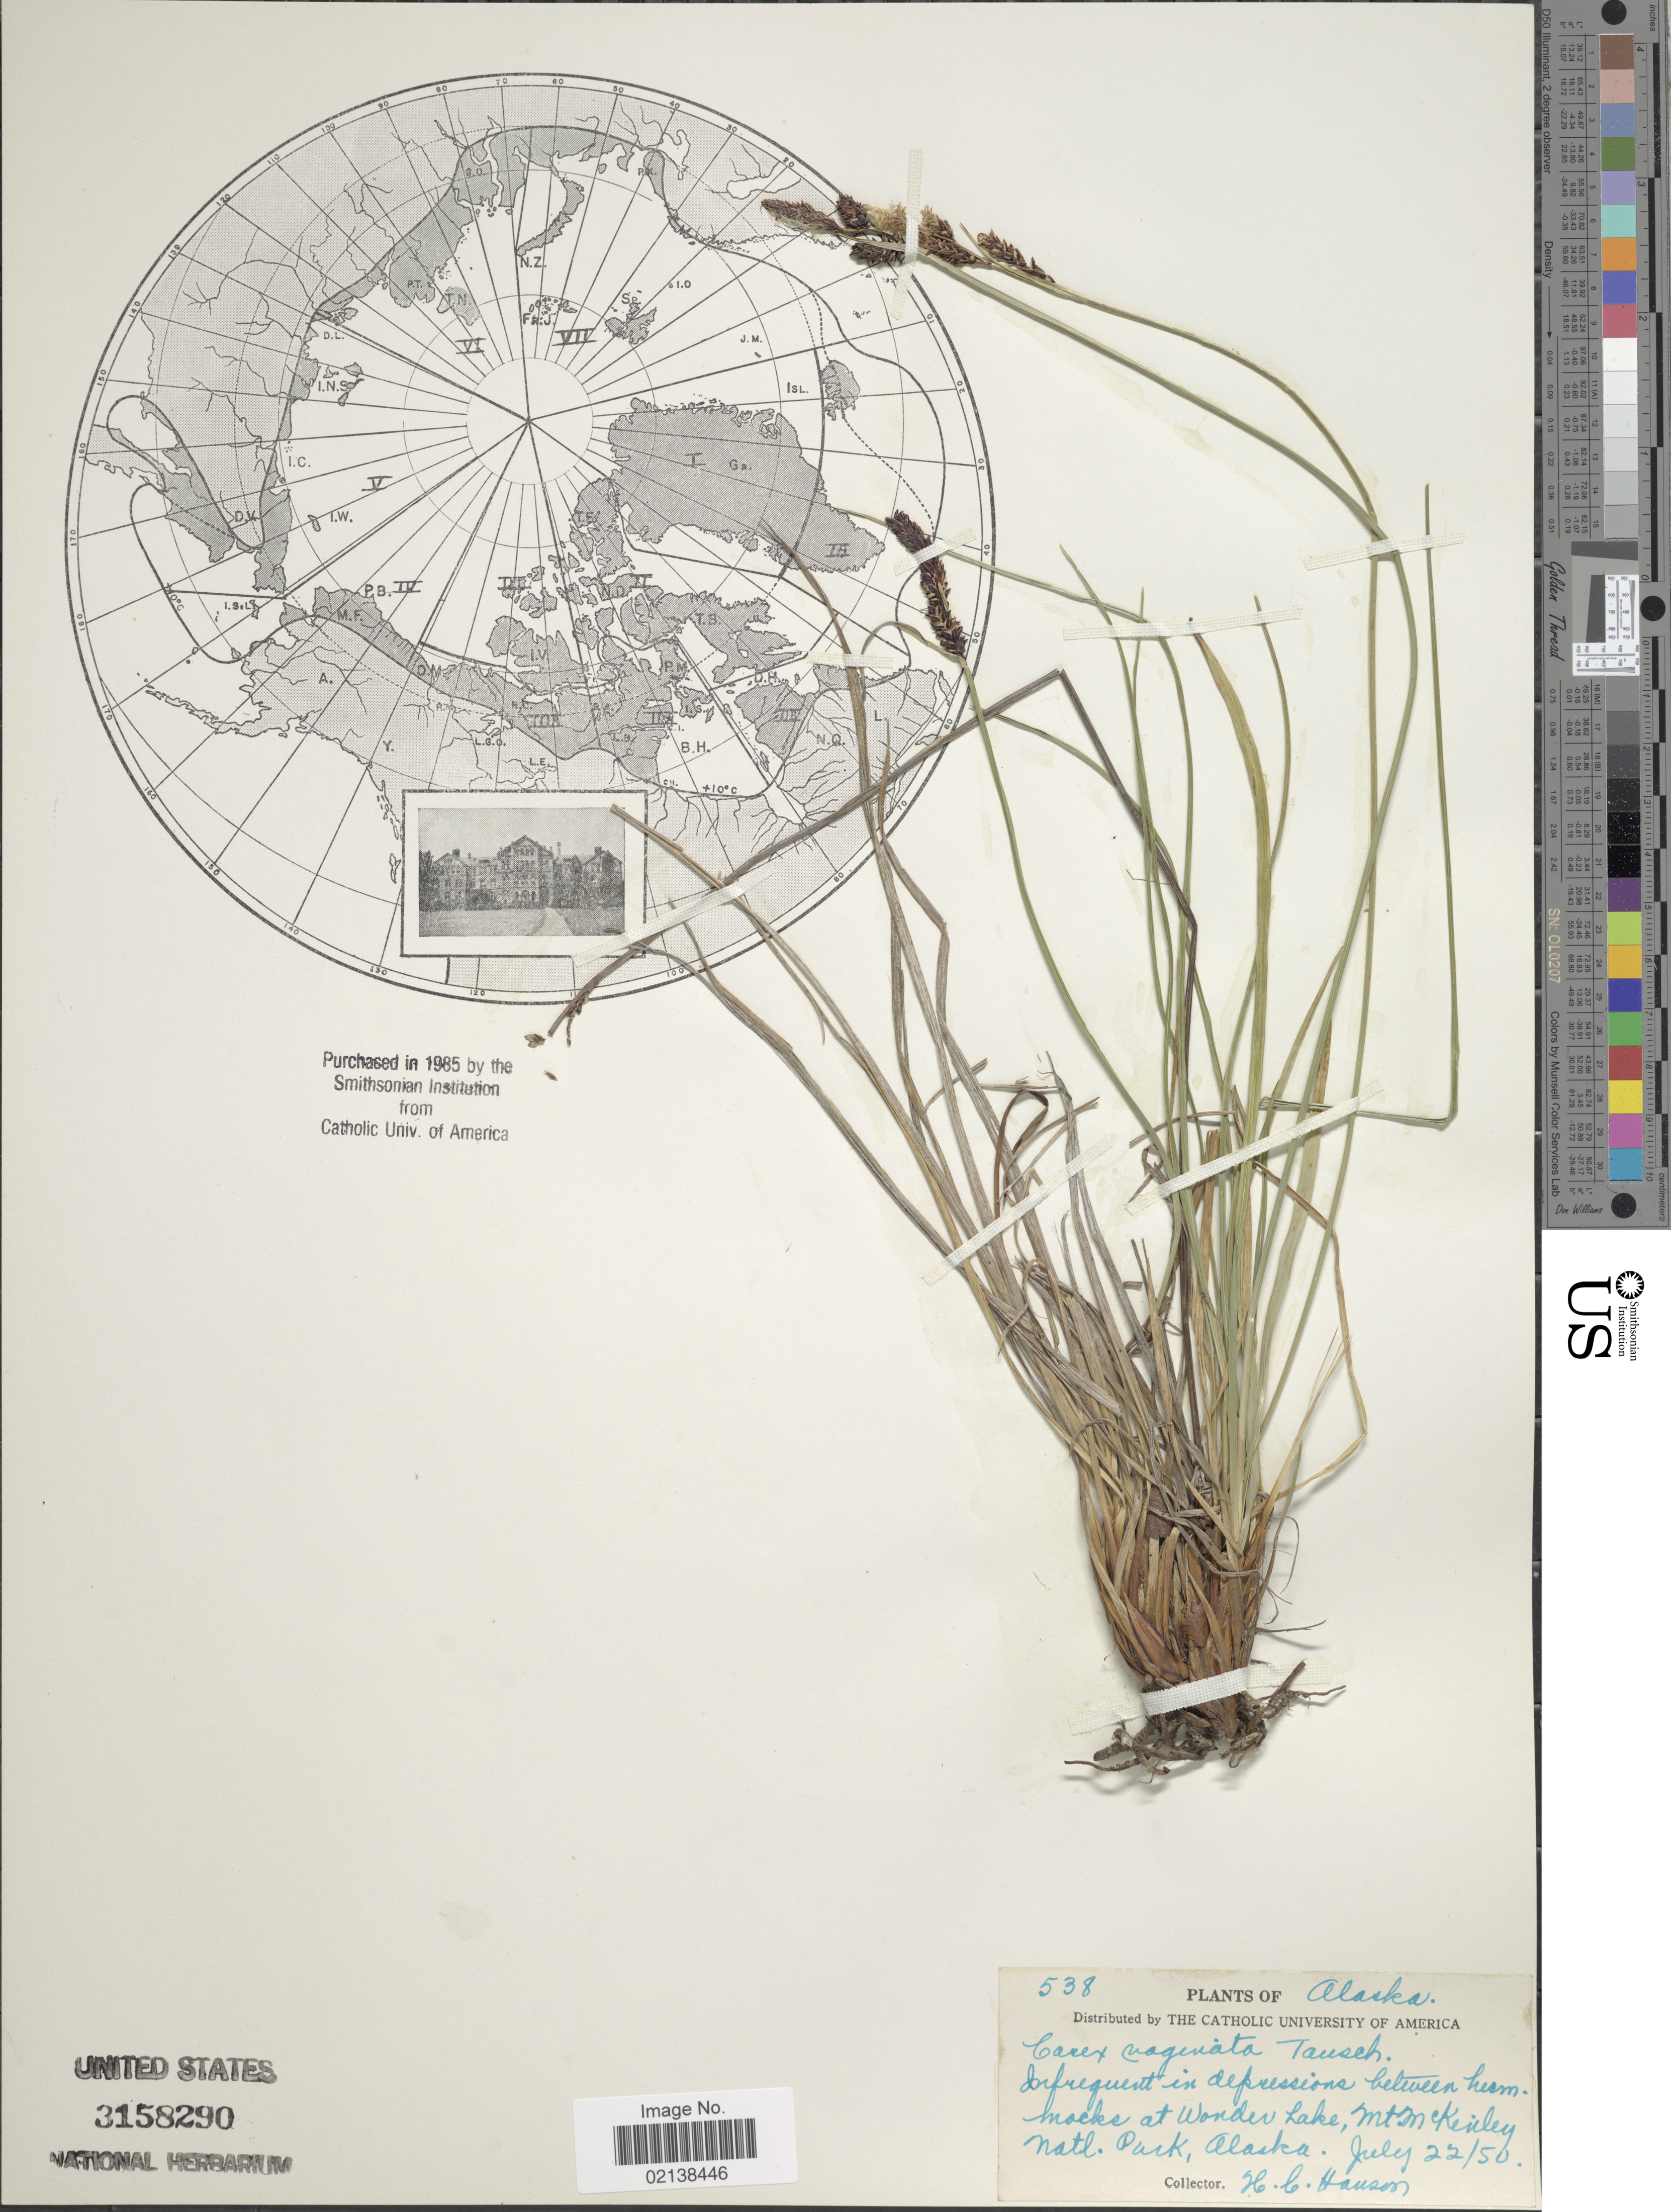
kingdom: Plantae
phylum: Tracheophyta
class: Liliopsida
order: Poales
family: Cyperaceae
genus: Carex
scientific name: Carex vaginata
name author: Tausch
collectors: H. C. Hansen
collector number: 538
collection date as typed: Transcribed d/m/y: 22/7/50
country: United States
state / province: Alaska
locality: Mochs at Wonder Lake, Mt. McKinley Natl. Park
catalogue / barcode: US 3158290